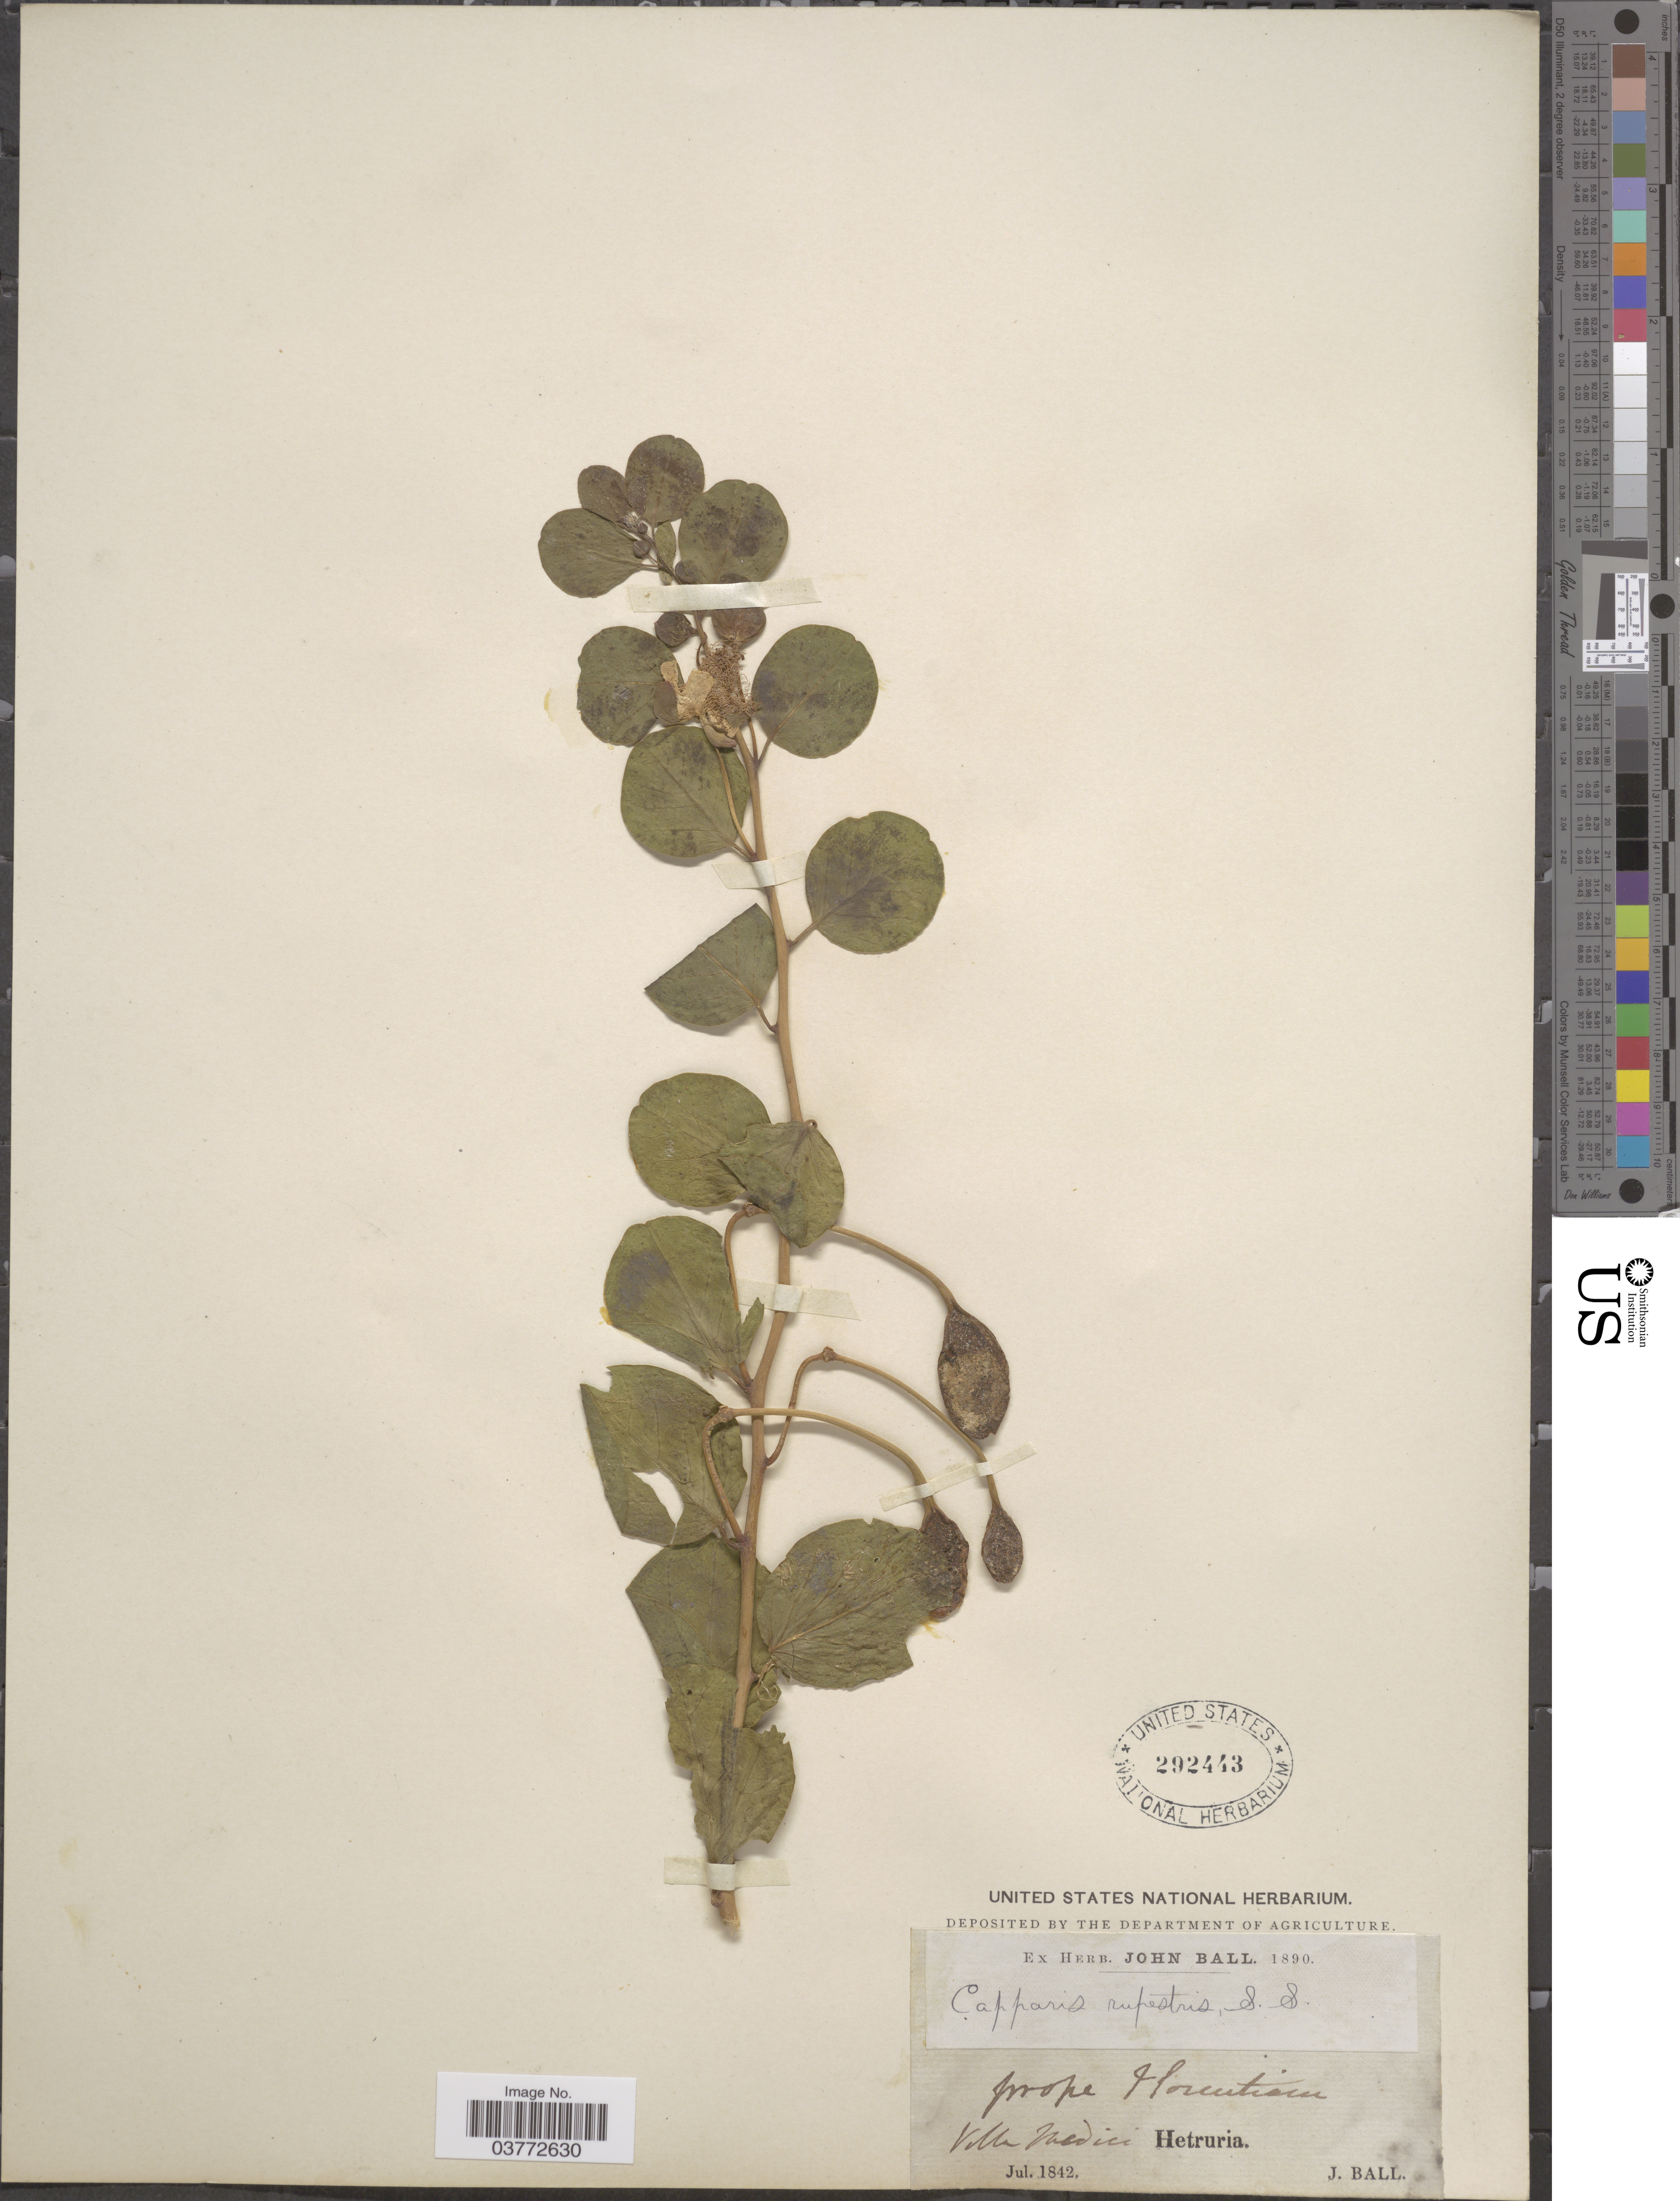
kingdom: Plantae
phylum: Tracheophyta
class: Magnoliopsida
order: Brassicales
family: Capparaceae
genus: Capparis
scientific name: Capparis orientalis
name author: Veill.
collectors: J. Ball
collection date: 1842-07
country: Italy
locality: Prope Horentiam. Villa Medici Hetruria.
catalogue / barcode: US 292443